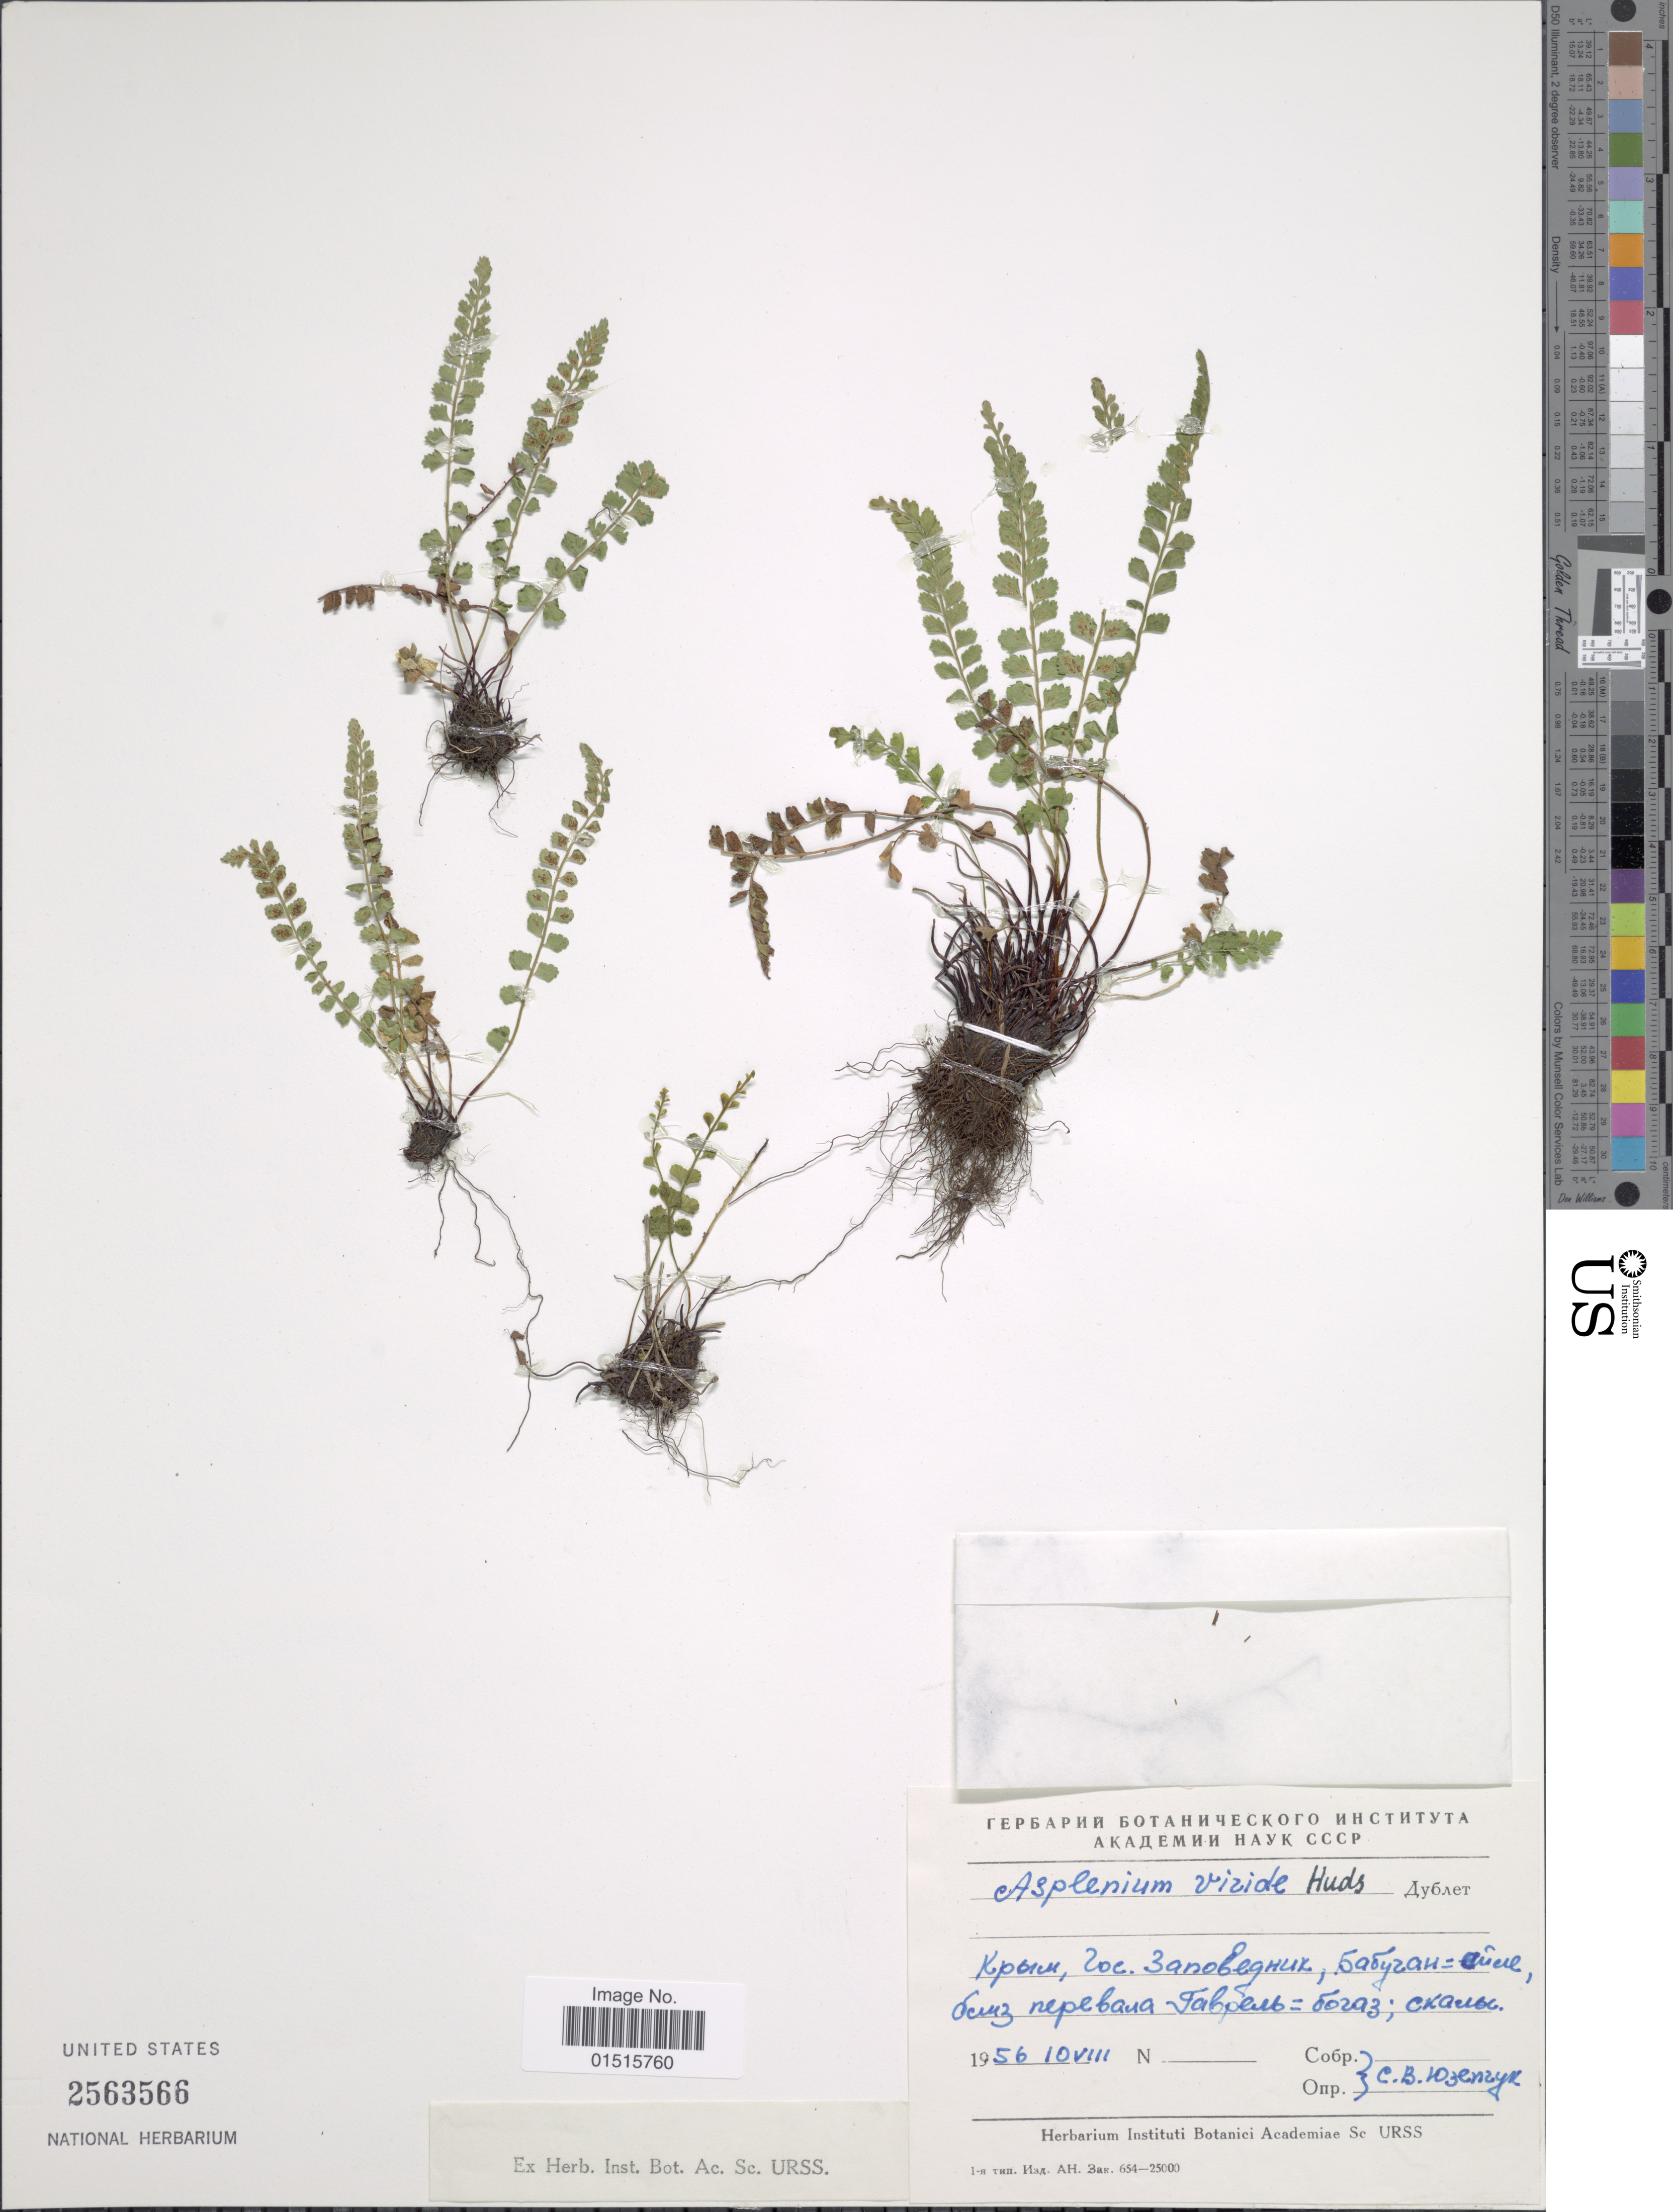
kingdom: Plantae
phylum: Tracheophyta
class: Polypodiopsida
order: Polypodiales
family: Aspleniaceae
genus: Asplenium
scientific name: Asplenium viride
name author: Huds.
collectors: S. Yuzepchuk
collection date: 1956-08-10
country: Ukraine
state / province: Crimea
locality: Babugan-Yayla, near Gavrel-Bogaz Pass.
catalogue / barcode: US 2563566